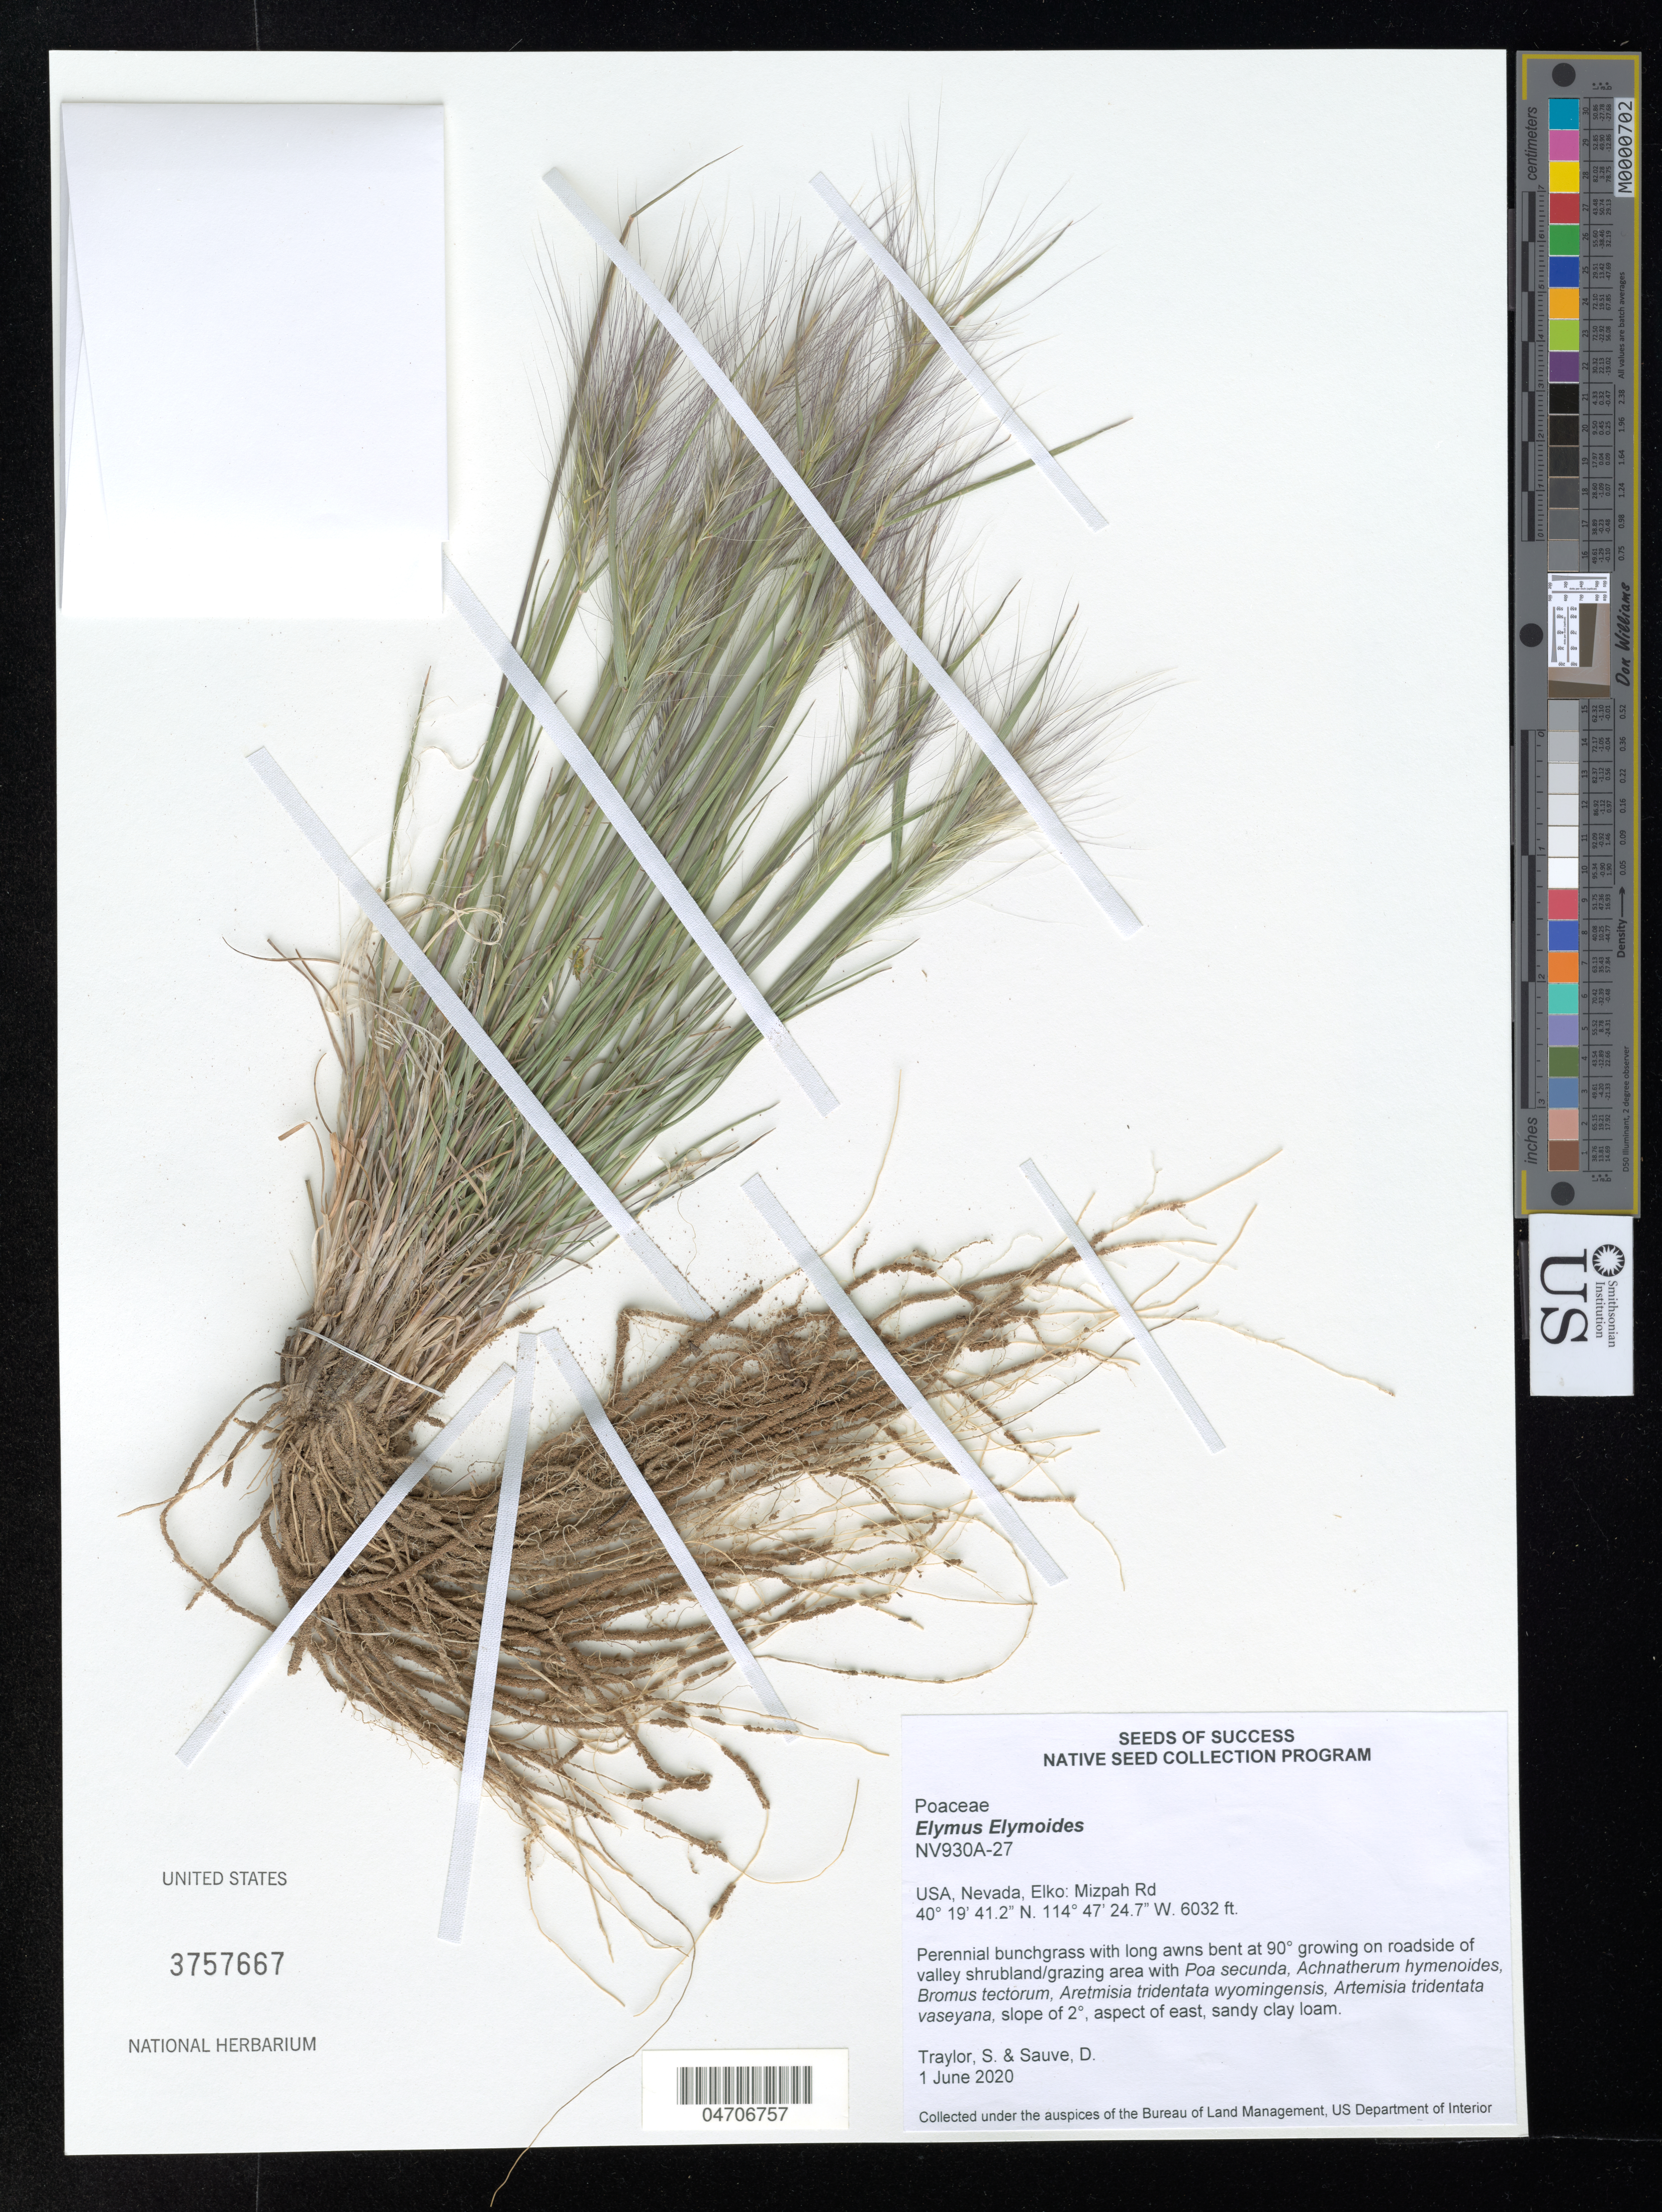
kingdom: Plantae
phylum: Tracheophyta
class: Liliopsida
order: Poales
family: Poaceae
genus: Elymus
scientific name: Elymus elymoides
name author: (Raf.) Swezey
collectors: J. Whitlock & D. Sauve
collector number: NV930A-27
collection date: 2020-06-01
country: United States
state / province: Nevada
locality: Elko: Mizpah Rd.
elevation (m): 1839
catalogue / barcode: US 3757667